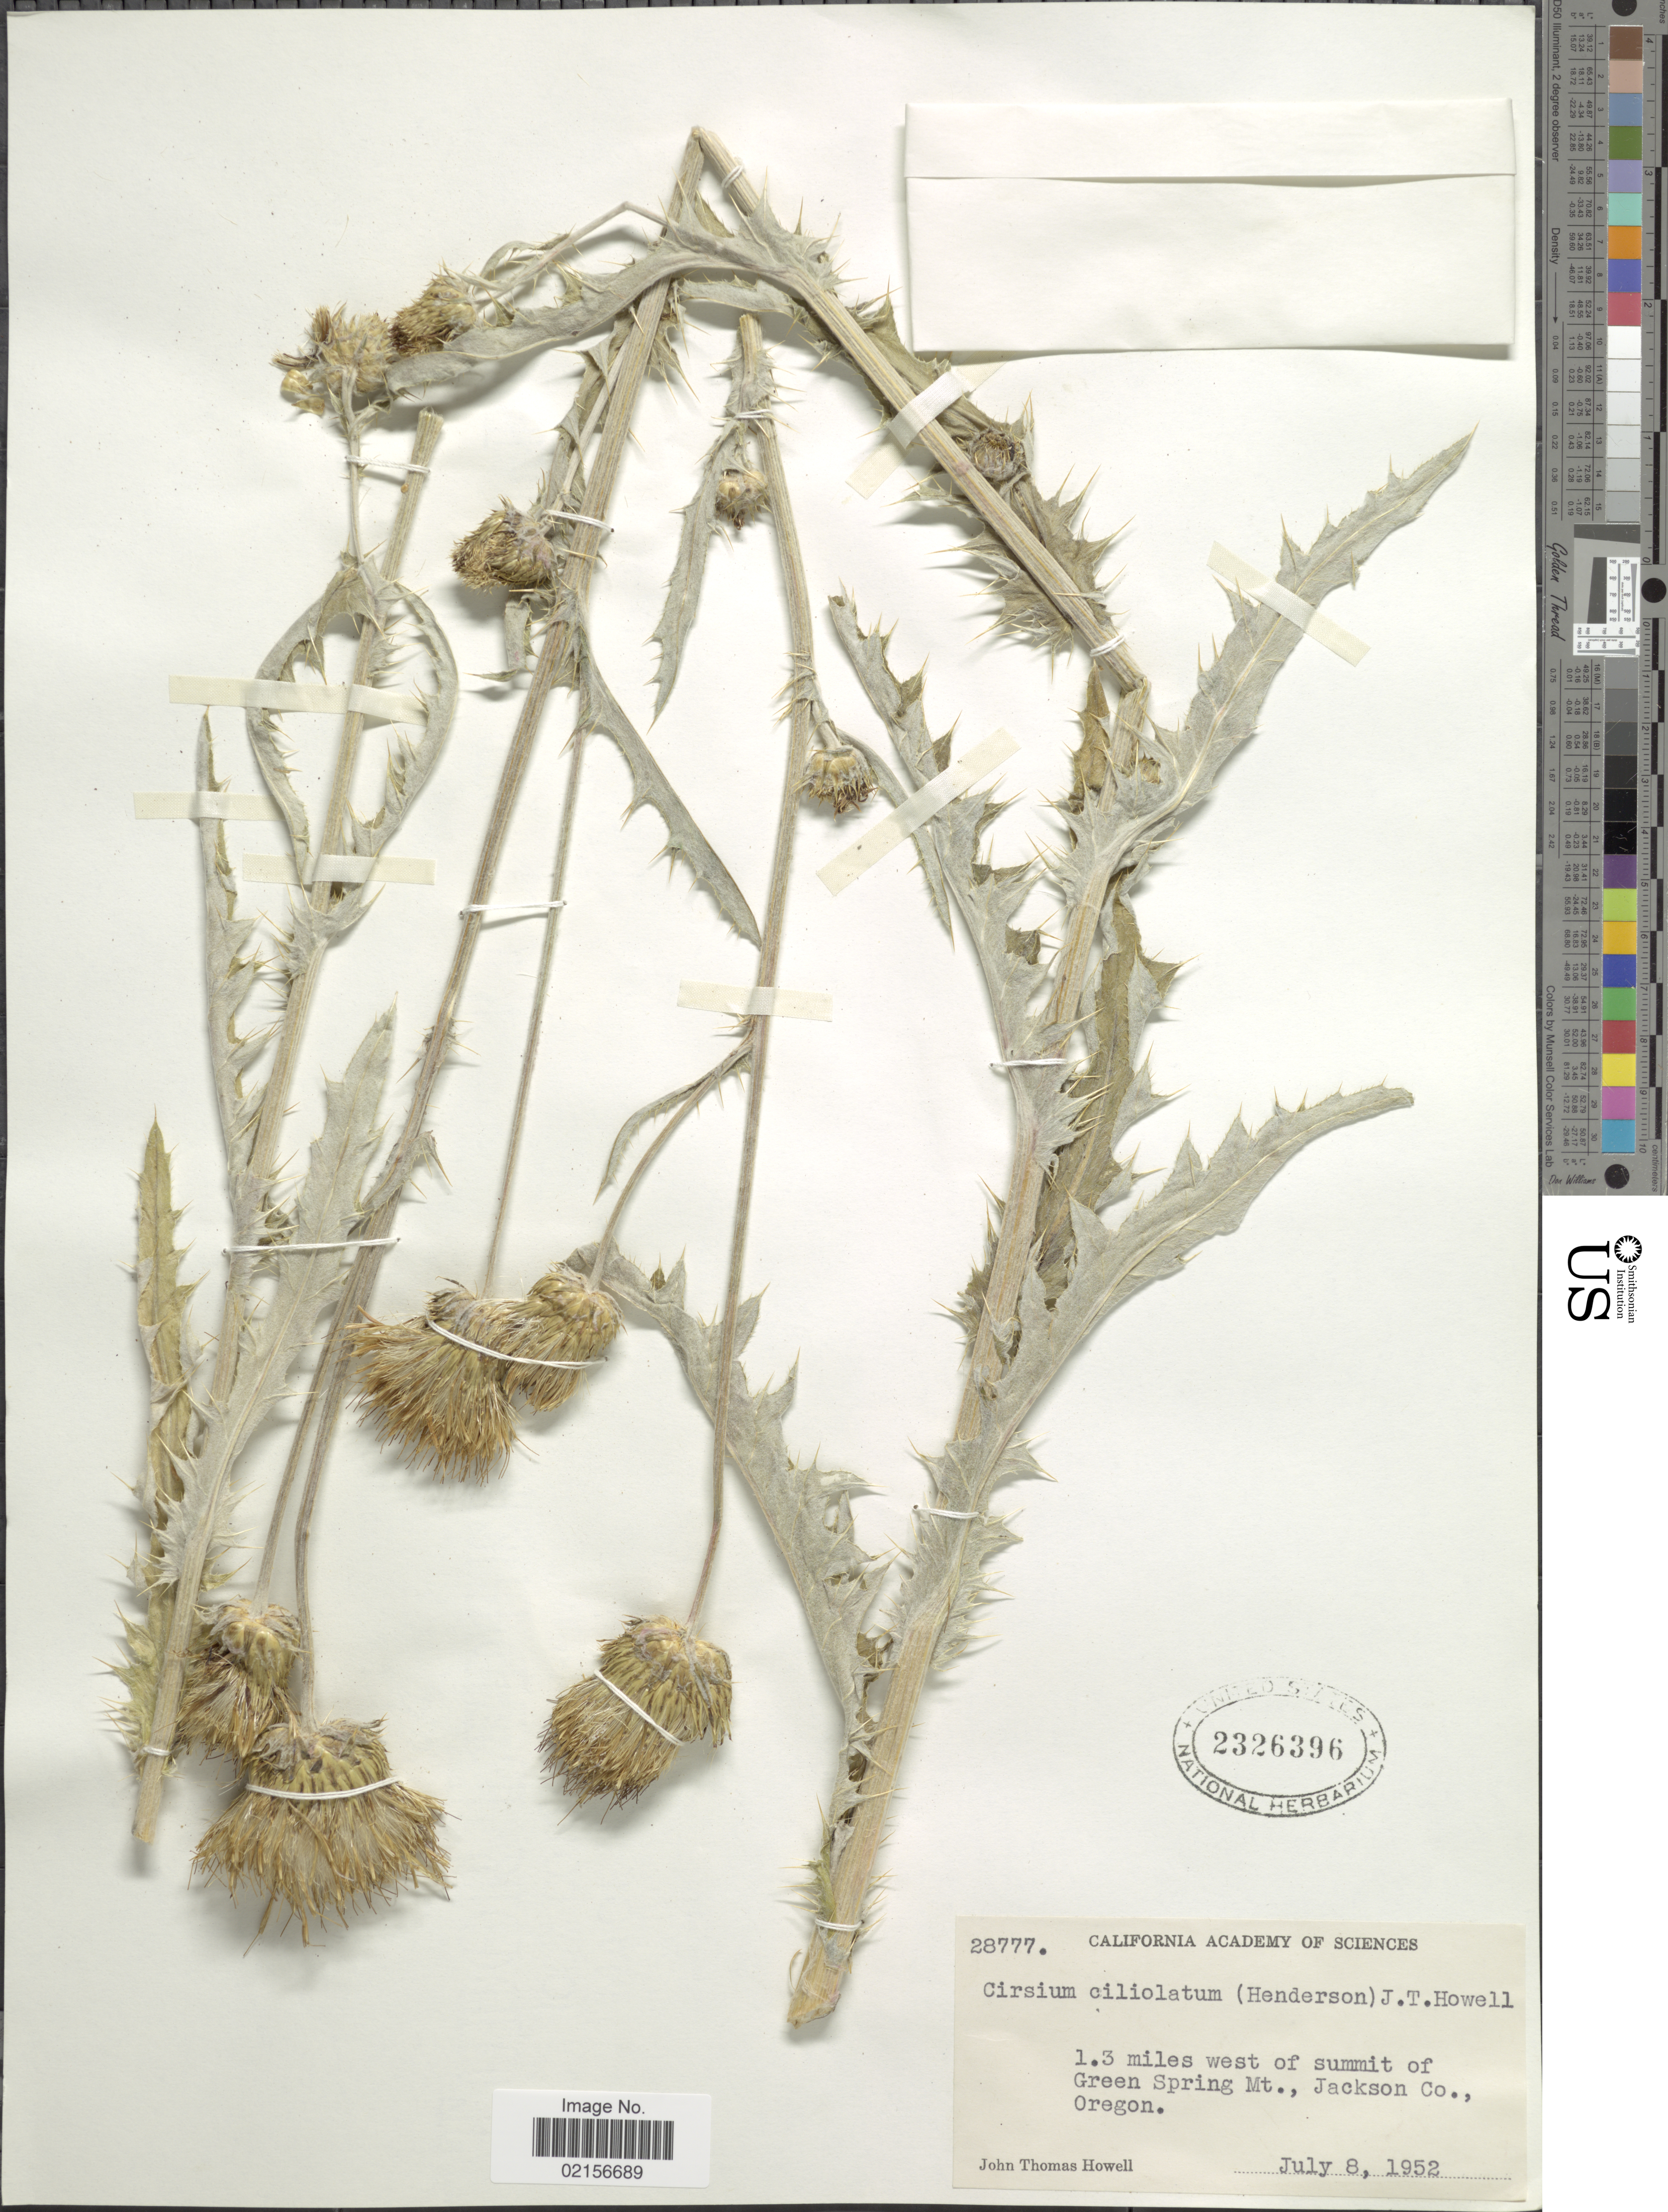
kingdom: Plantae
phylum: Tracheophyta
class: Magnoliopsida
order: Asterales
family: Asteraceae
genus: Cirsium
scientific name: Cirsium ciliolatum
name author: (L.F. Hend.) J.T. Howell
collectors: J. T. Howell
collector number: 28777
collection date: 1952-07-08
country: United States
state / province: Oregon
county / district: Jackson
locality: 1.3 miles west of summit of Green Spring Mt., Jackson Co.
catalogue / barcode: US 2326396